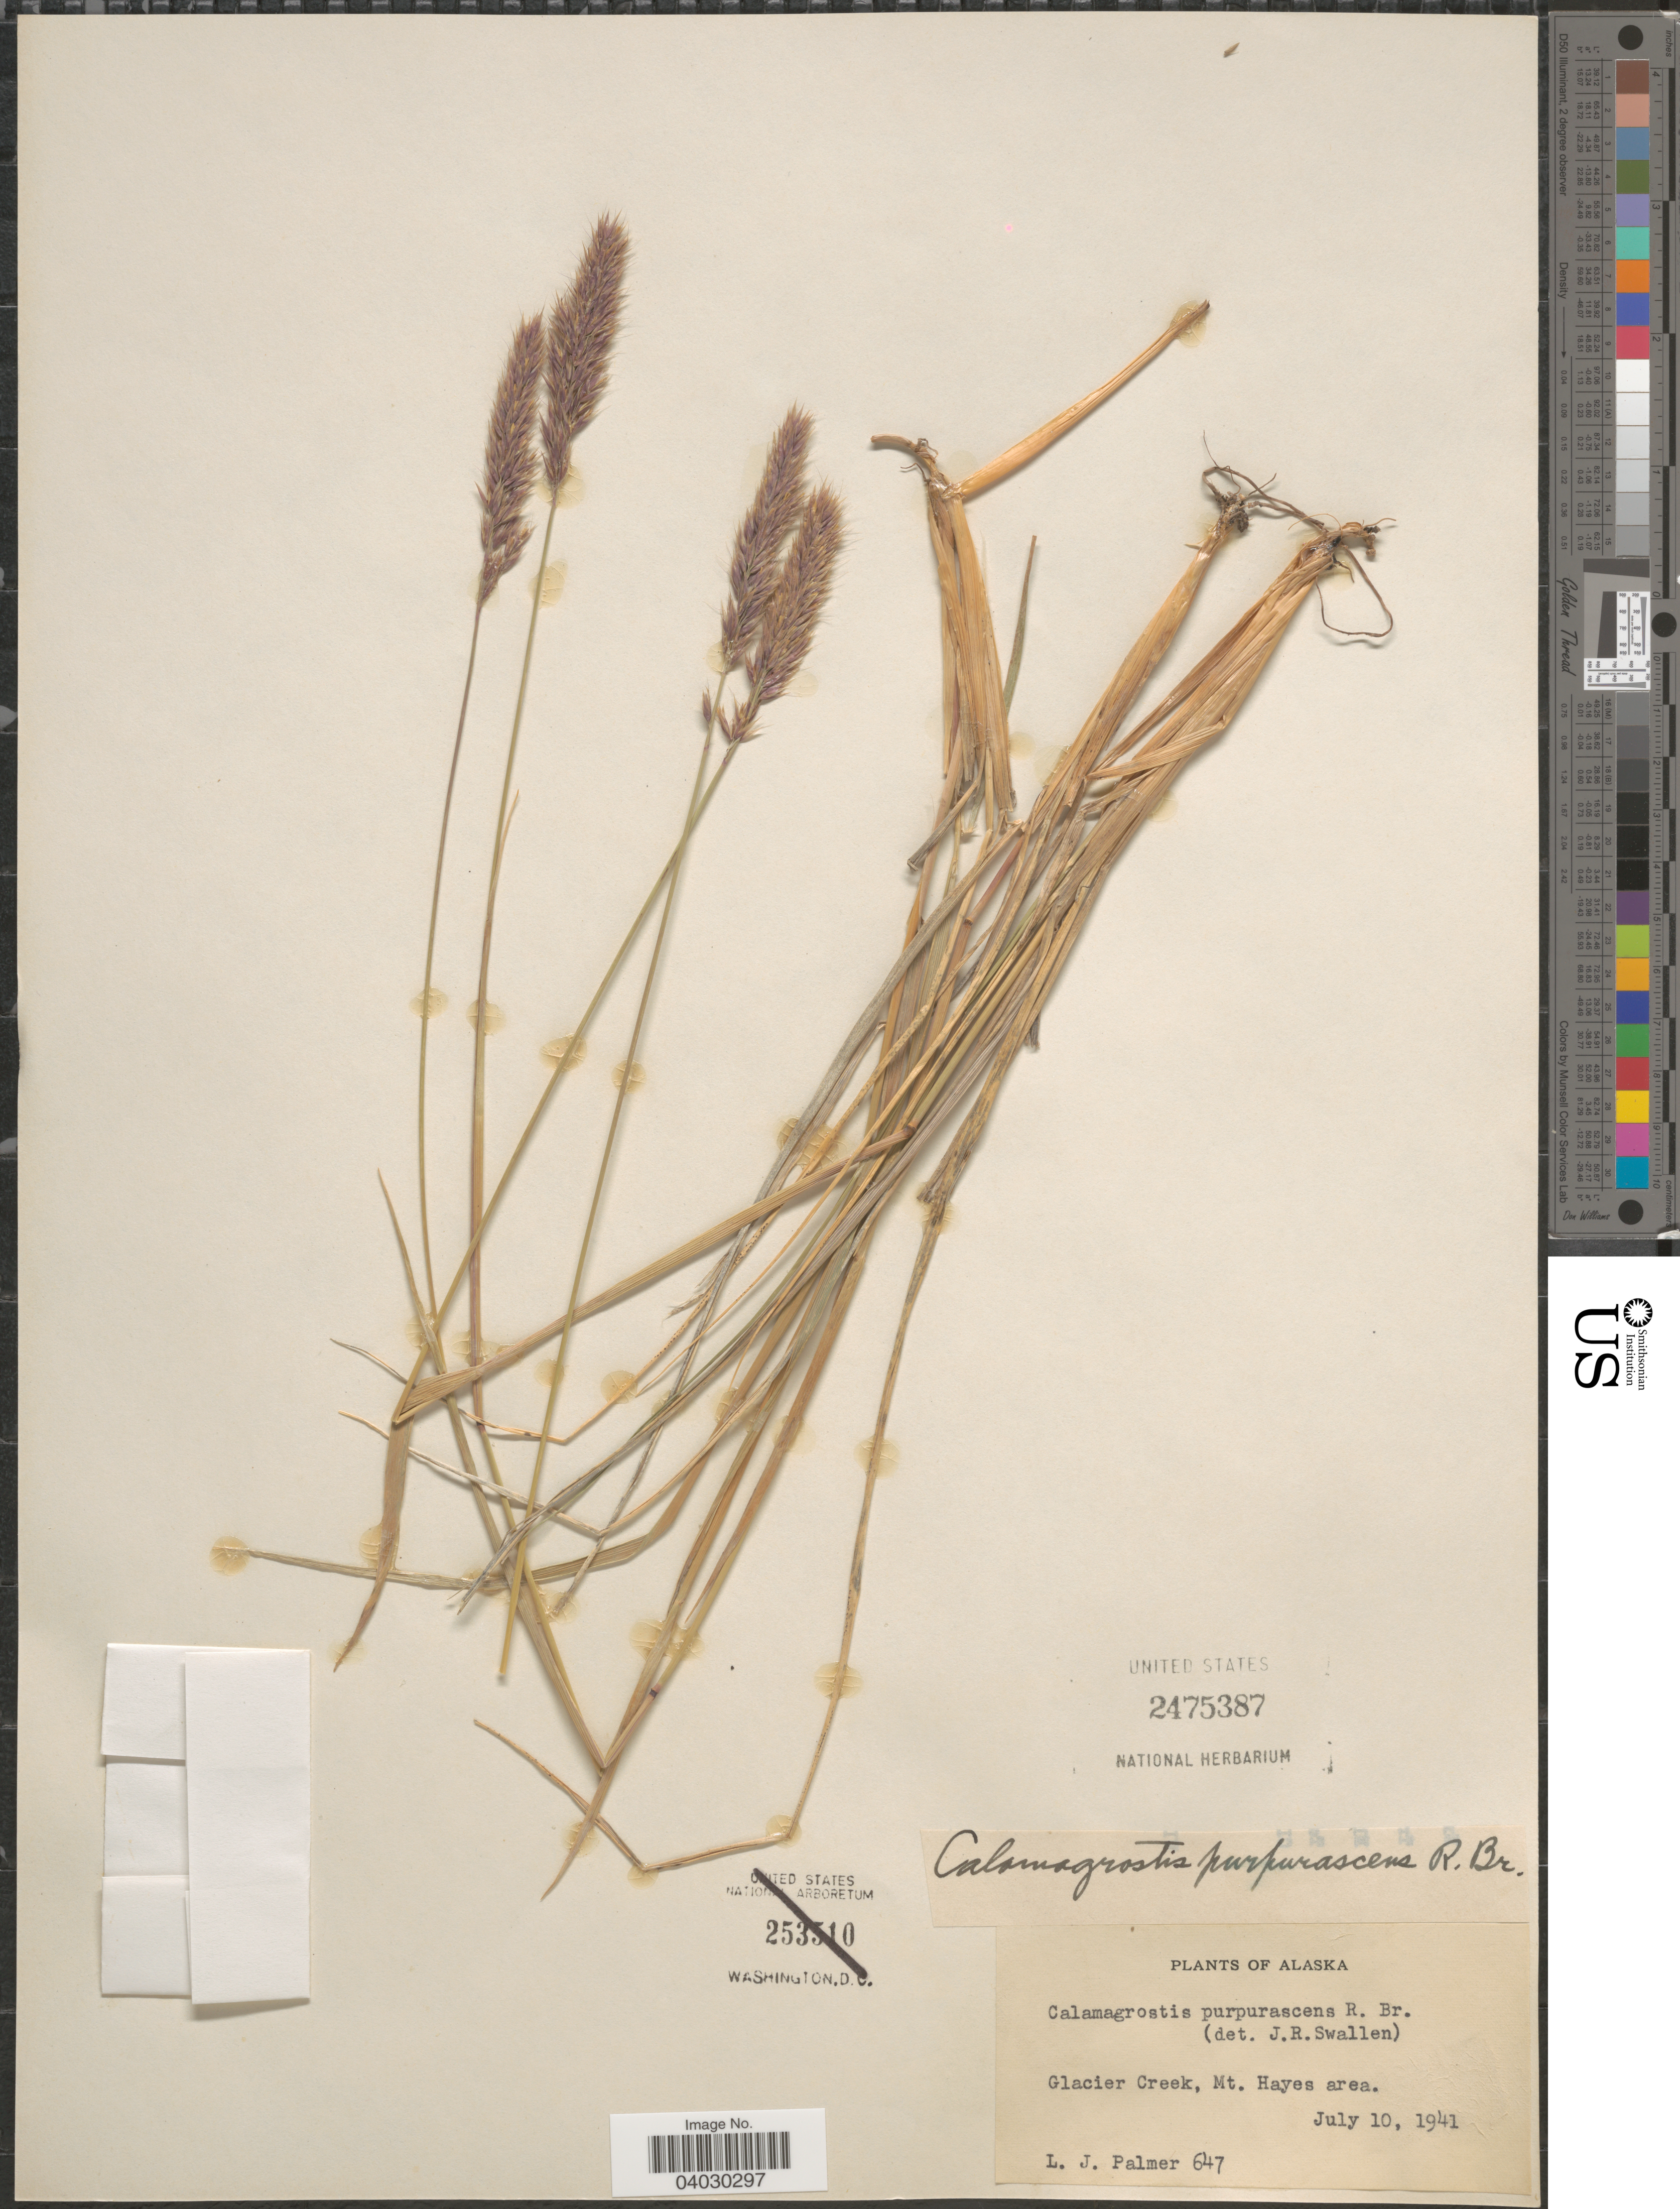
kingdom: Plantae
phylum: Tracheophyta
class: Liliopsida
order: Poales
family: Poaceae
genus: Calamagrostis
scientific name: Calamagrostis purpurascens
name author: R. Br.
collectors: L. J. Palmer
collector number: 647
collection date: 1941-07-10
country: United States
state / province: Alaska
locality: Glacier Creek, Mt. Hayes area.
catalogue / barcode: US 2475387